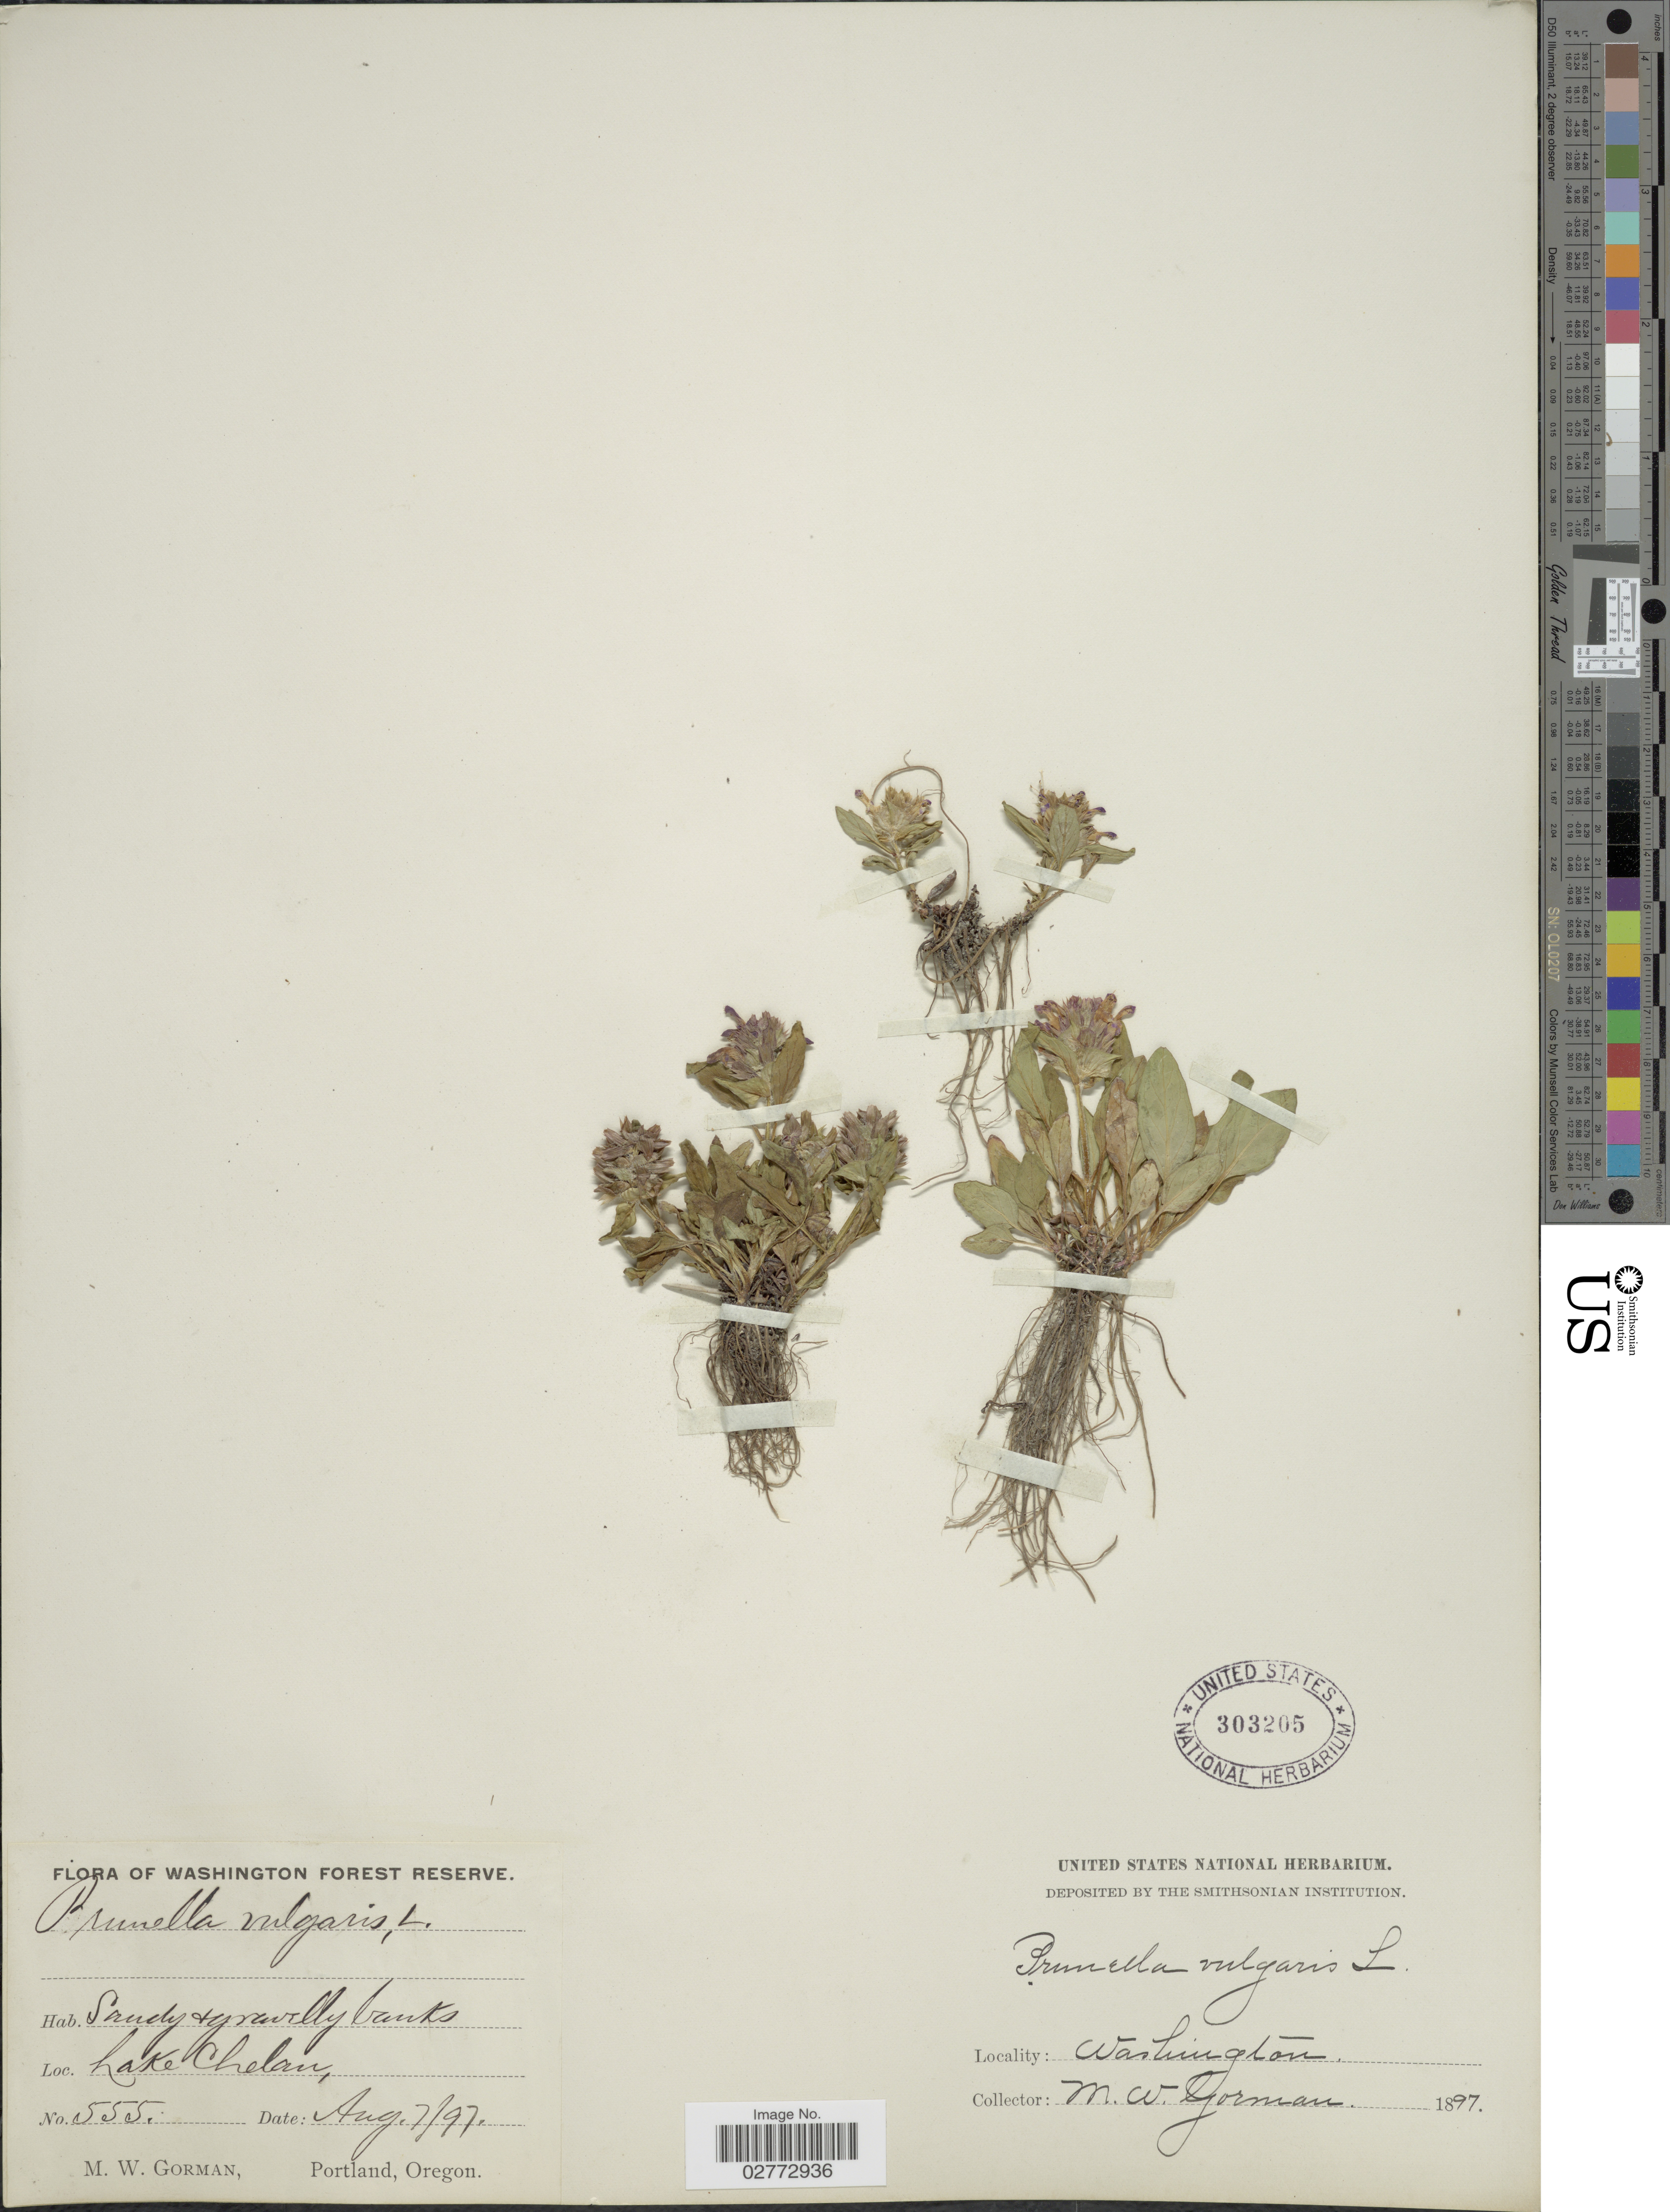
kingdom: Plantae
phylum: Tracheophyta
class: Magnoliopsida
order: Lamiales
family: Lamiaceae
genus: Prunella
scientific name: Prunella vulgaris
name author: L.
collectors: M. W. Gorman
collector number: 555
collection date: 1897-08-07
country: United States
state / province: Washington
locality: Washington Forest Reserve. Lake Chelan.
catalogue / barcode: US 303205